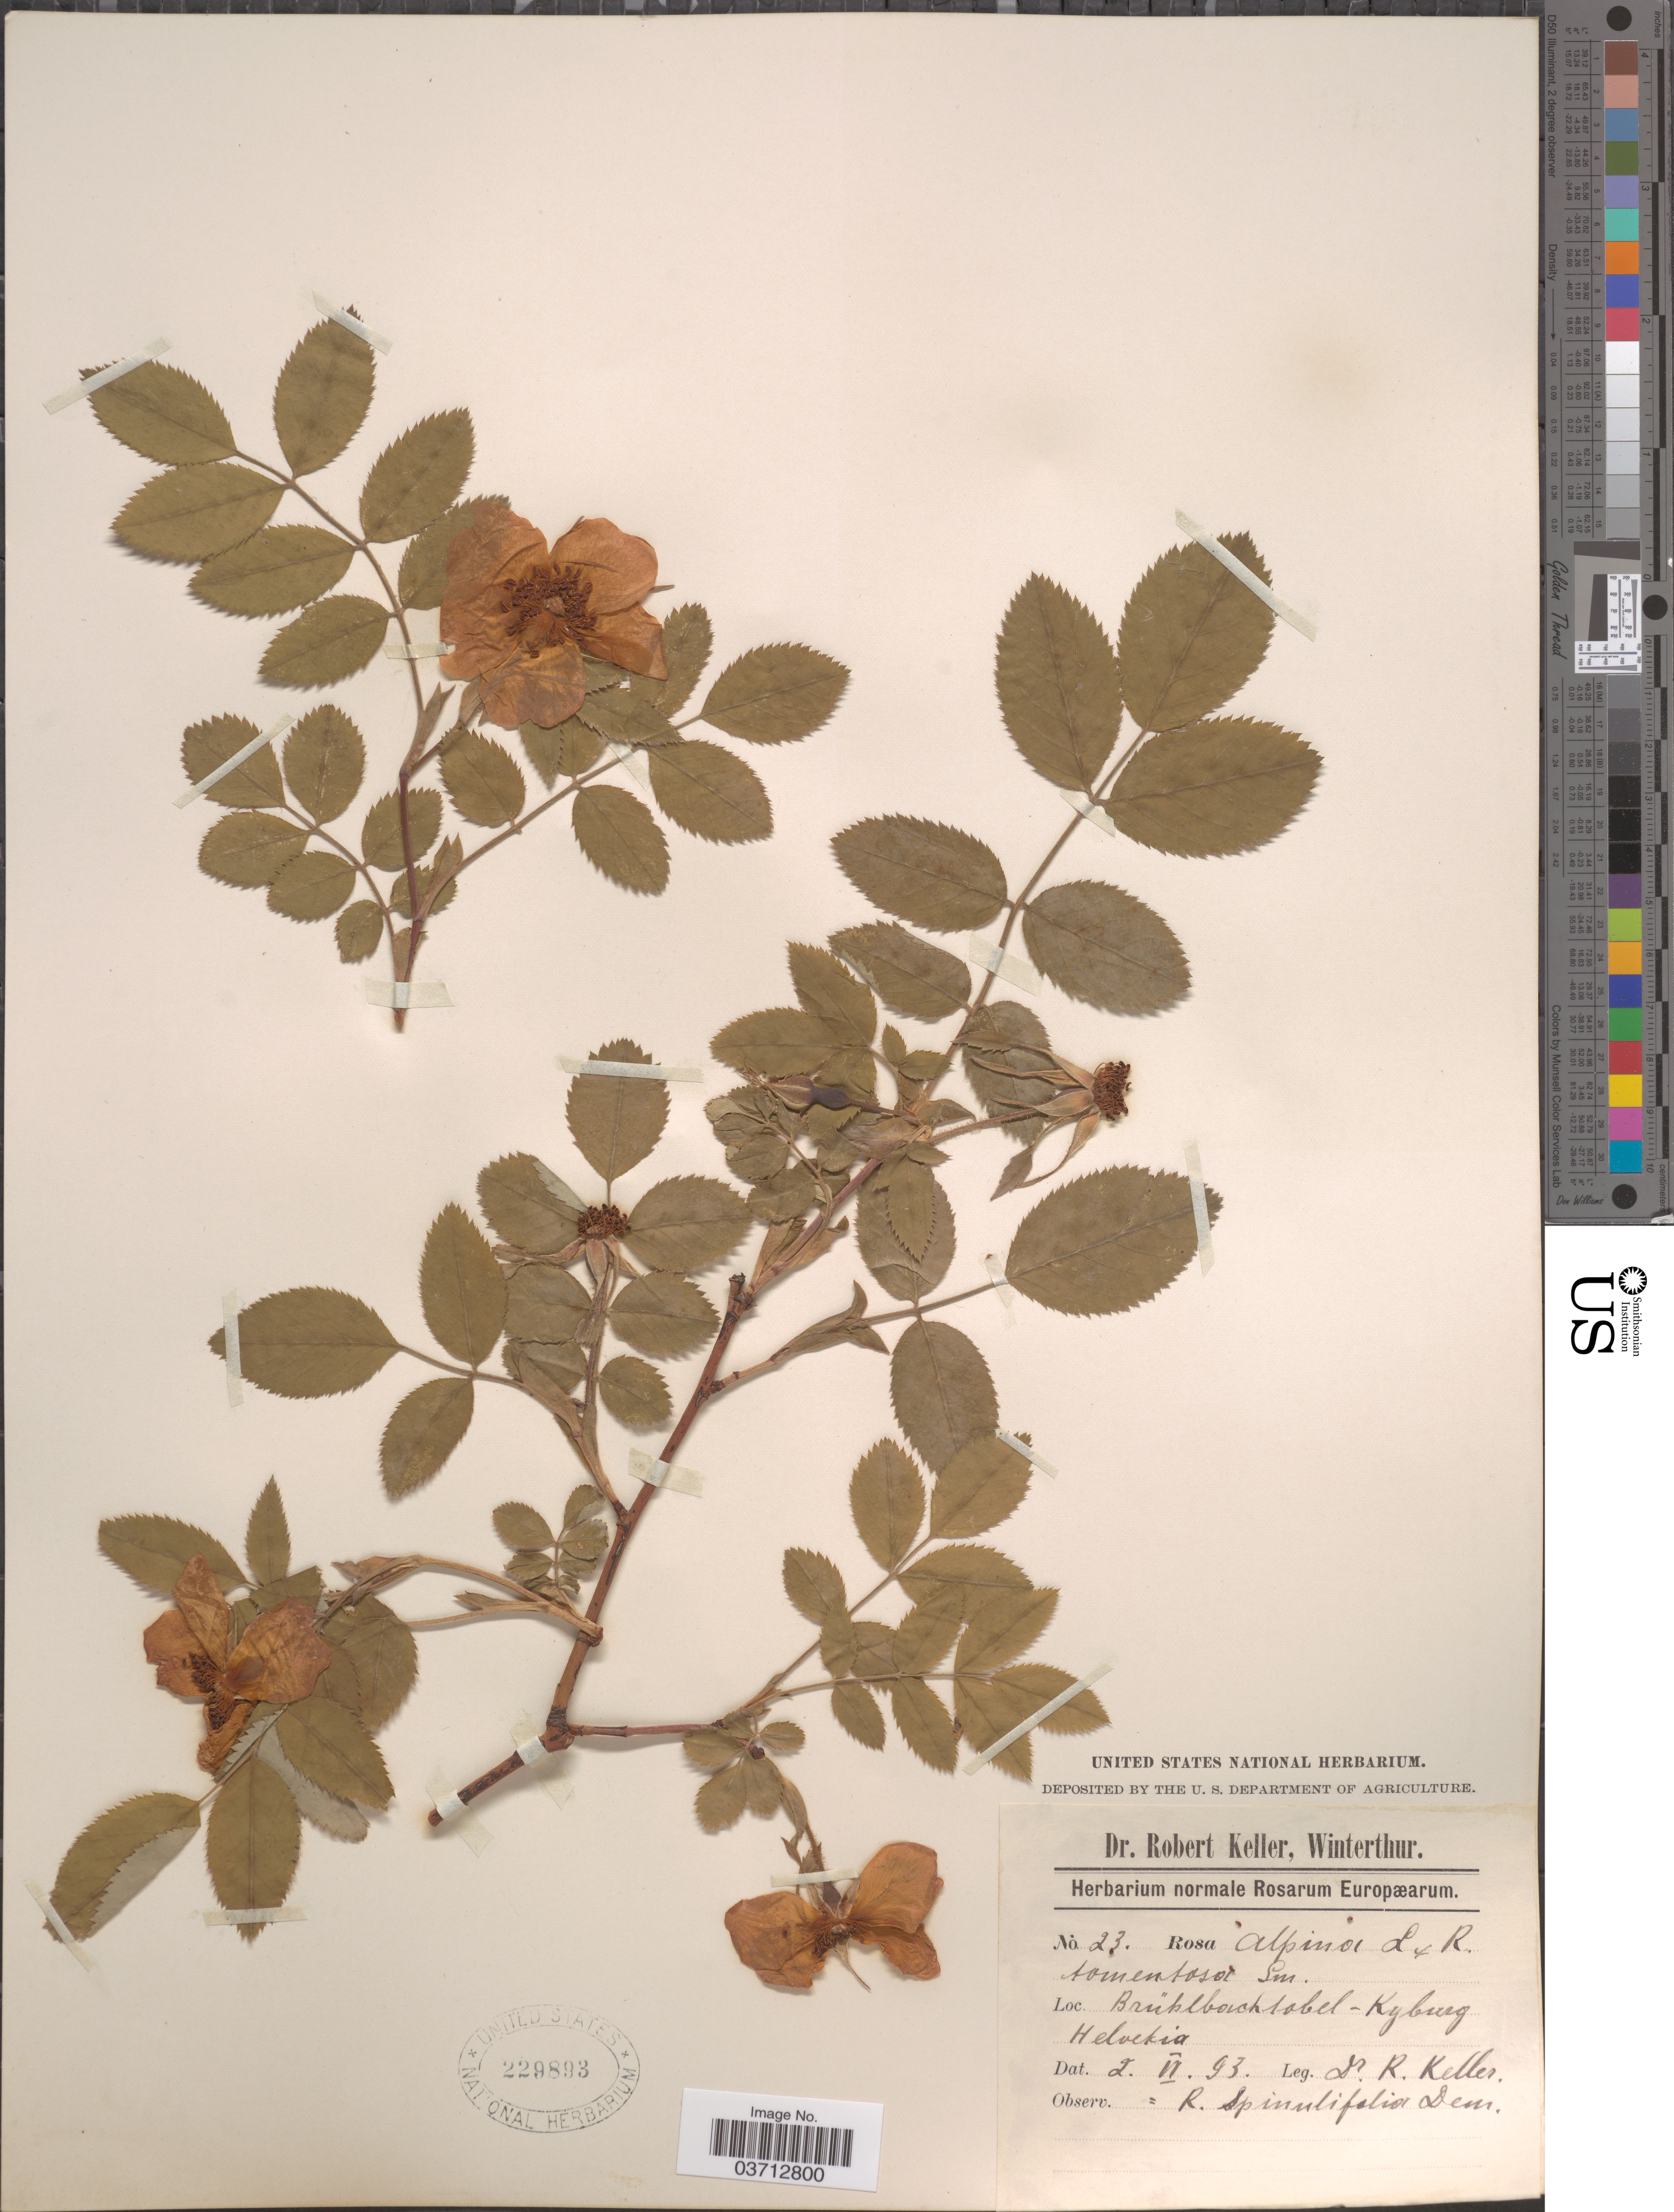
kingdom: Plantae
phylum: Tracheophyta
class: Magnoliopsida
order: Rosales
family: Rosaceae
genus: Rosa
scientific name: Rosa alpina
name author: L.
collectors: R. Keller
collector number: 23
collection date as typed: Transcribed d/m/y: 2/6/93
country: Switzerland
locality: Brühlbachtobel - Kyburg. Helvetia.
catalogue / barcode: US 229893